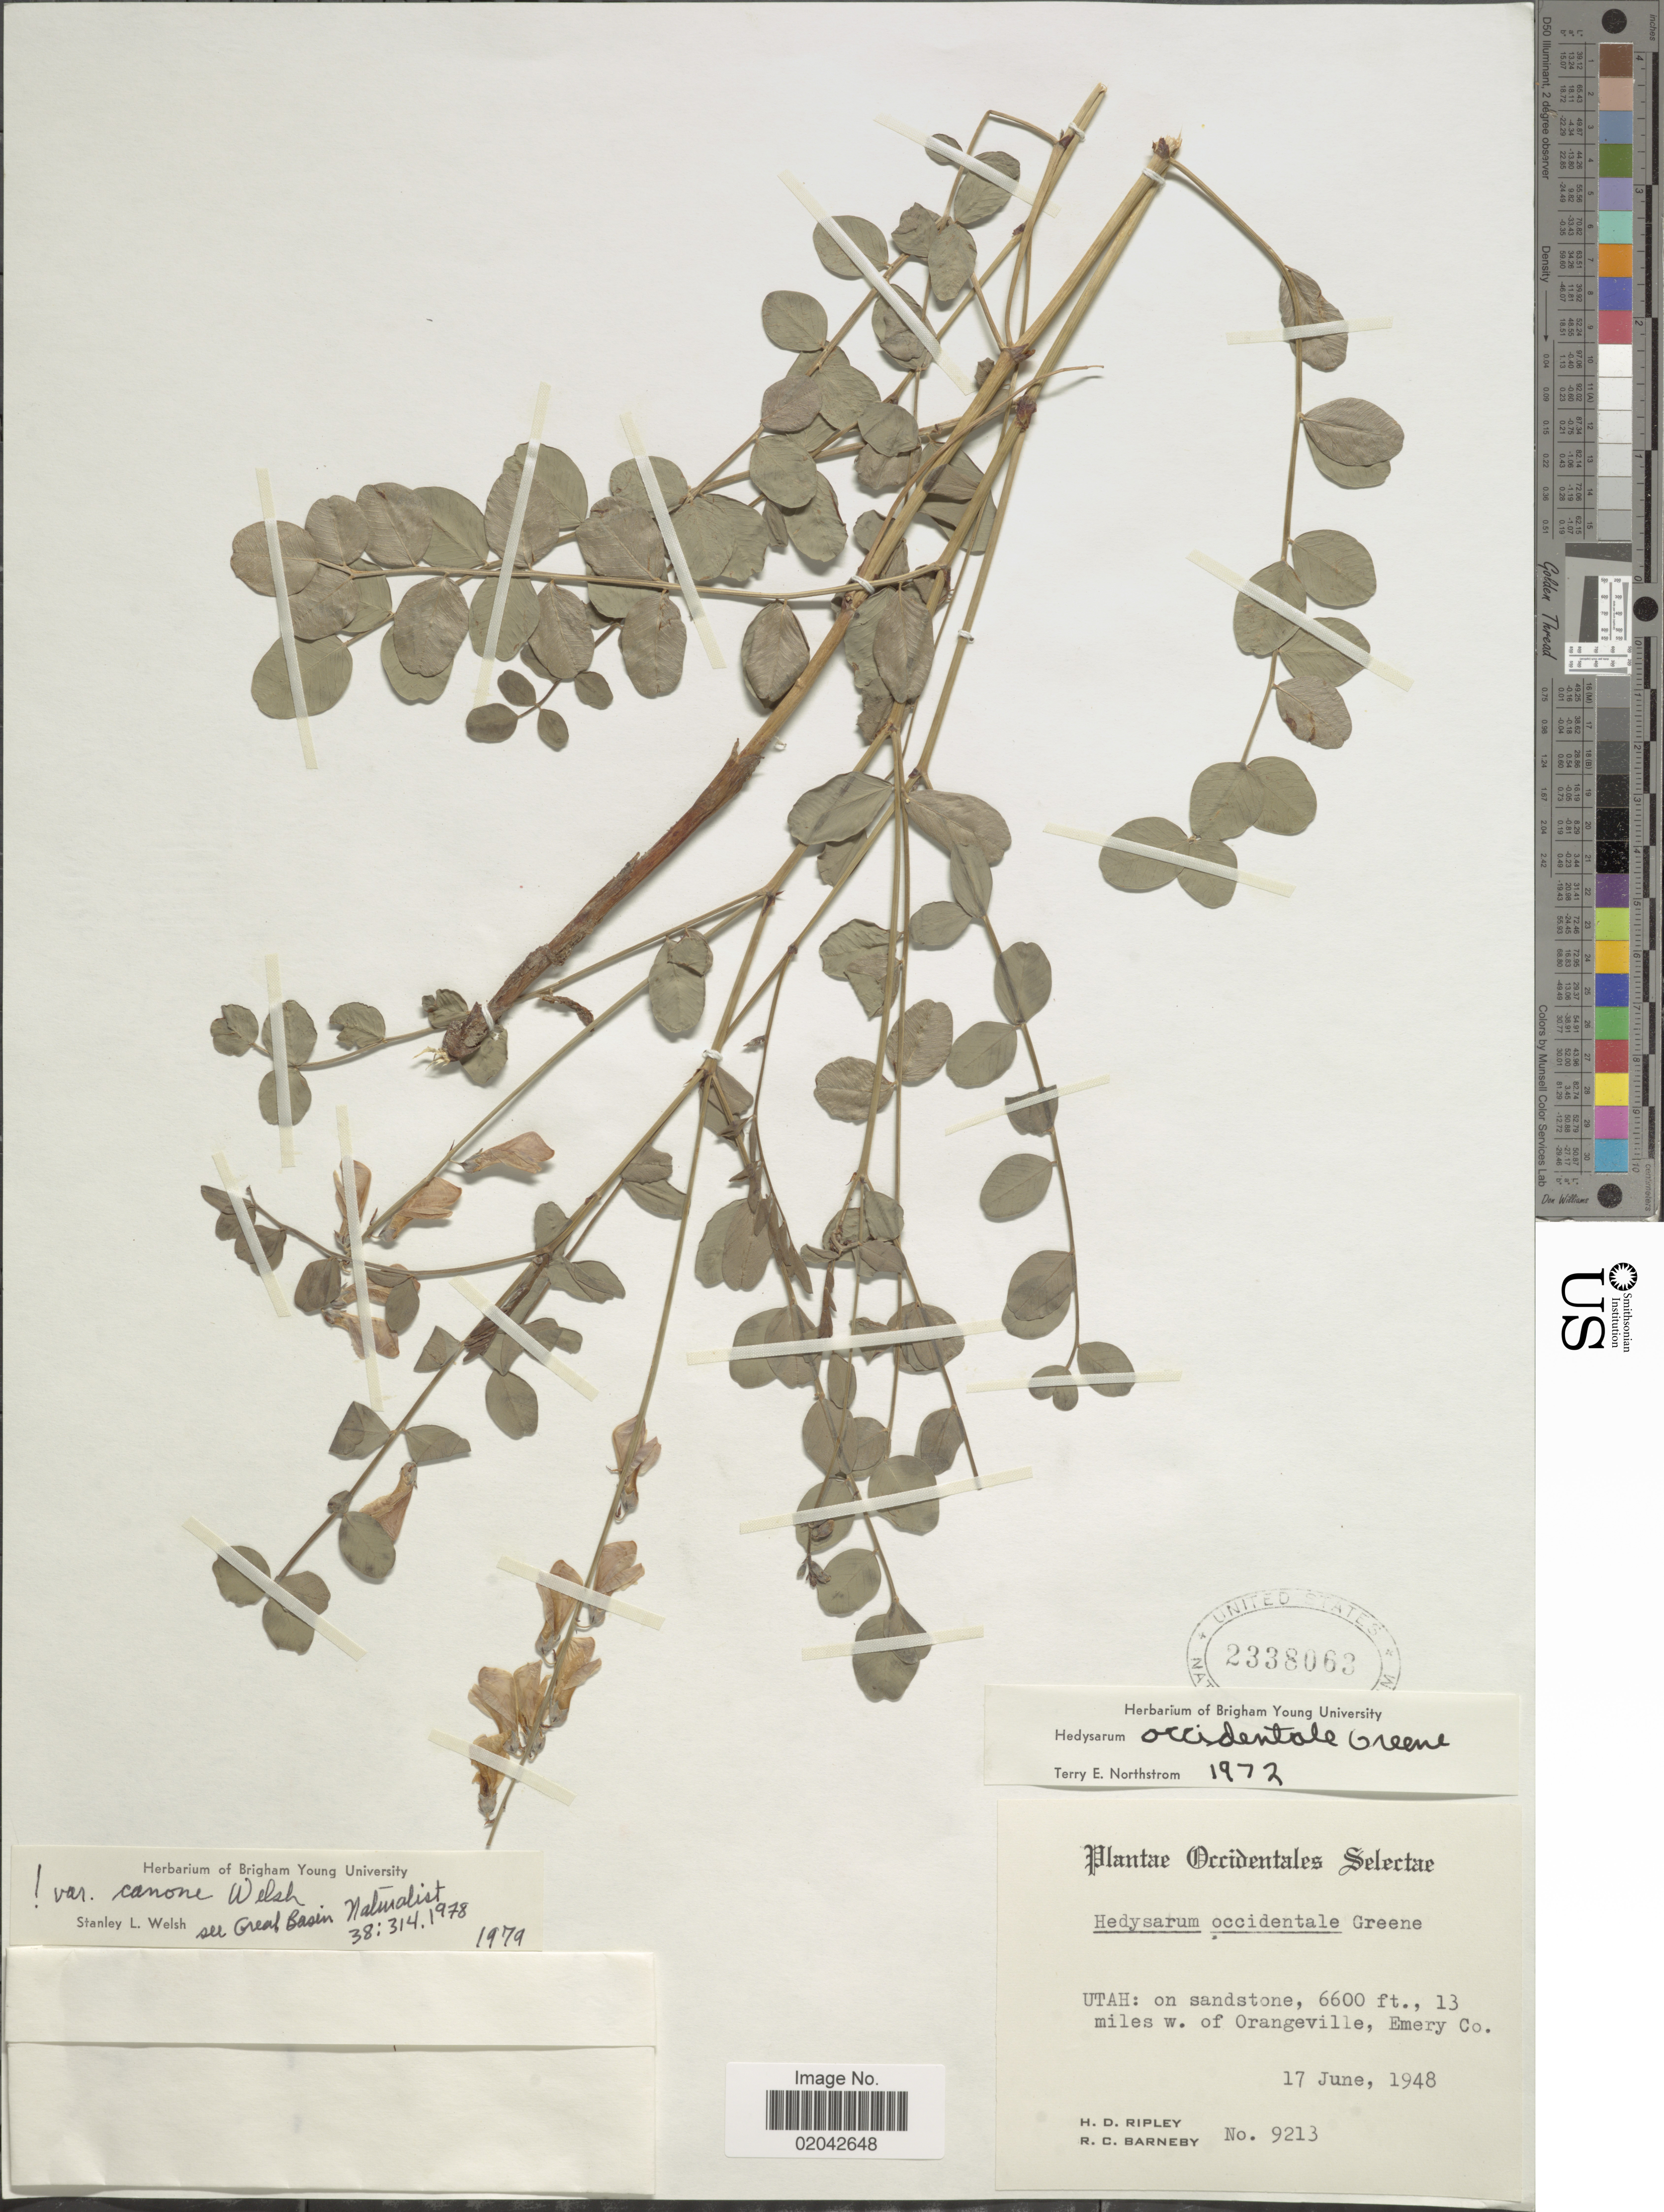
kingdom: Plantae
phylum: Tracheophyta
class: Magnoliopsida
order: Fabales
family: Fabaceae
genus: Hedysarum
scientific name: Hedysarum occidentale var. canone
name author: S.L. Welsh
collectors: H. Ripley & R. C. Barneby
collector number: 9213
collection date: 1948-06-17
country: United States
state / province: Utah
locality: On sandstone, 13 miles w. of Orangeville, Emery Co.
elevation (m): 2012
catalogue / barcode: US 2338063